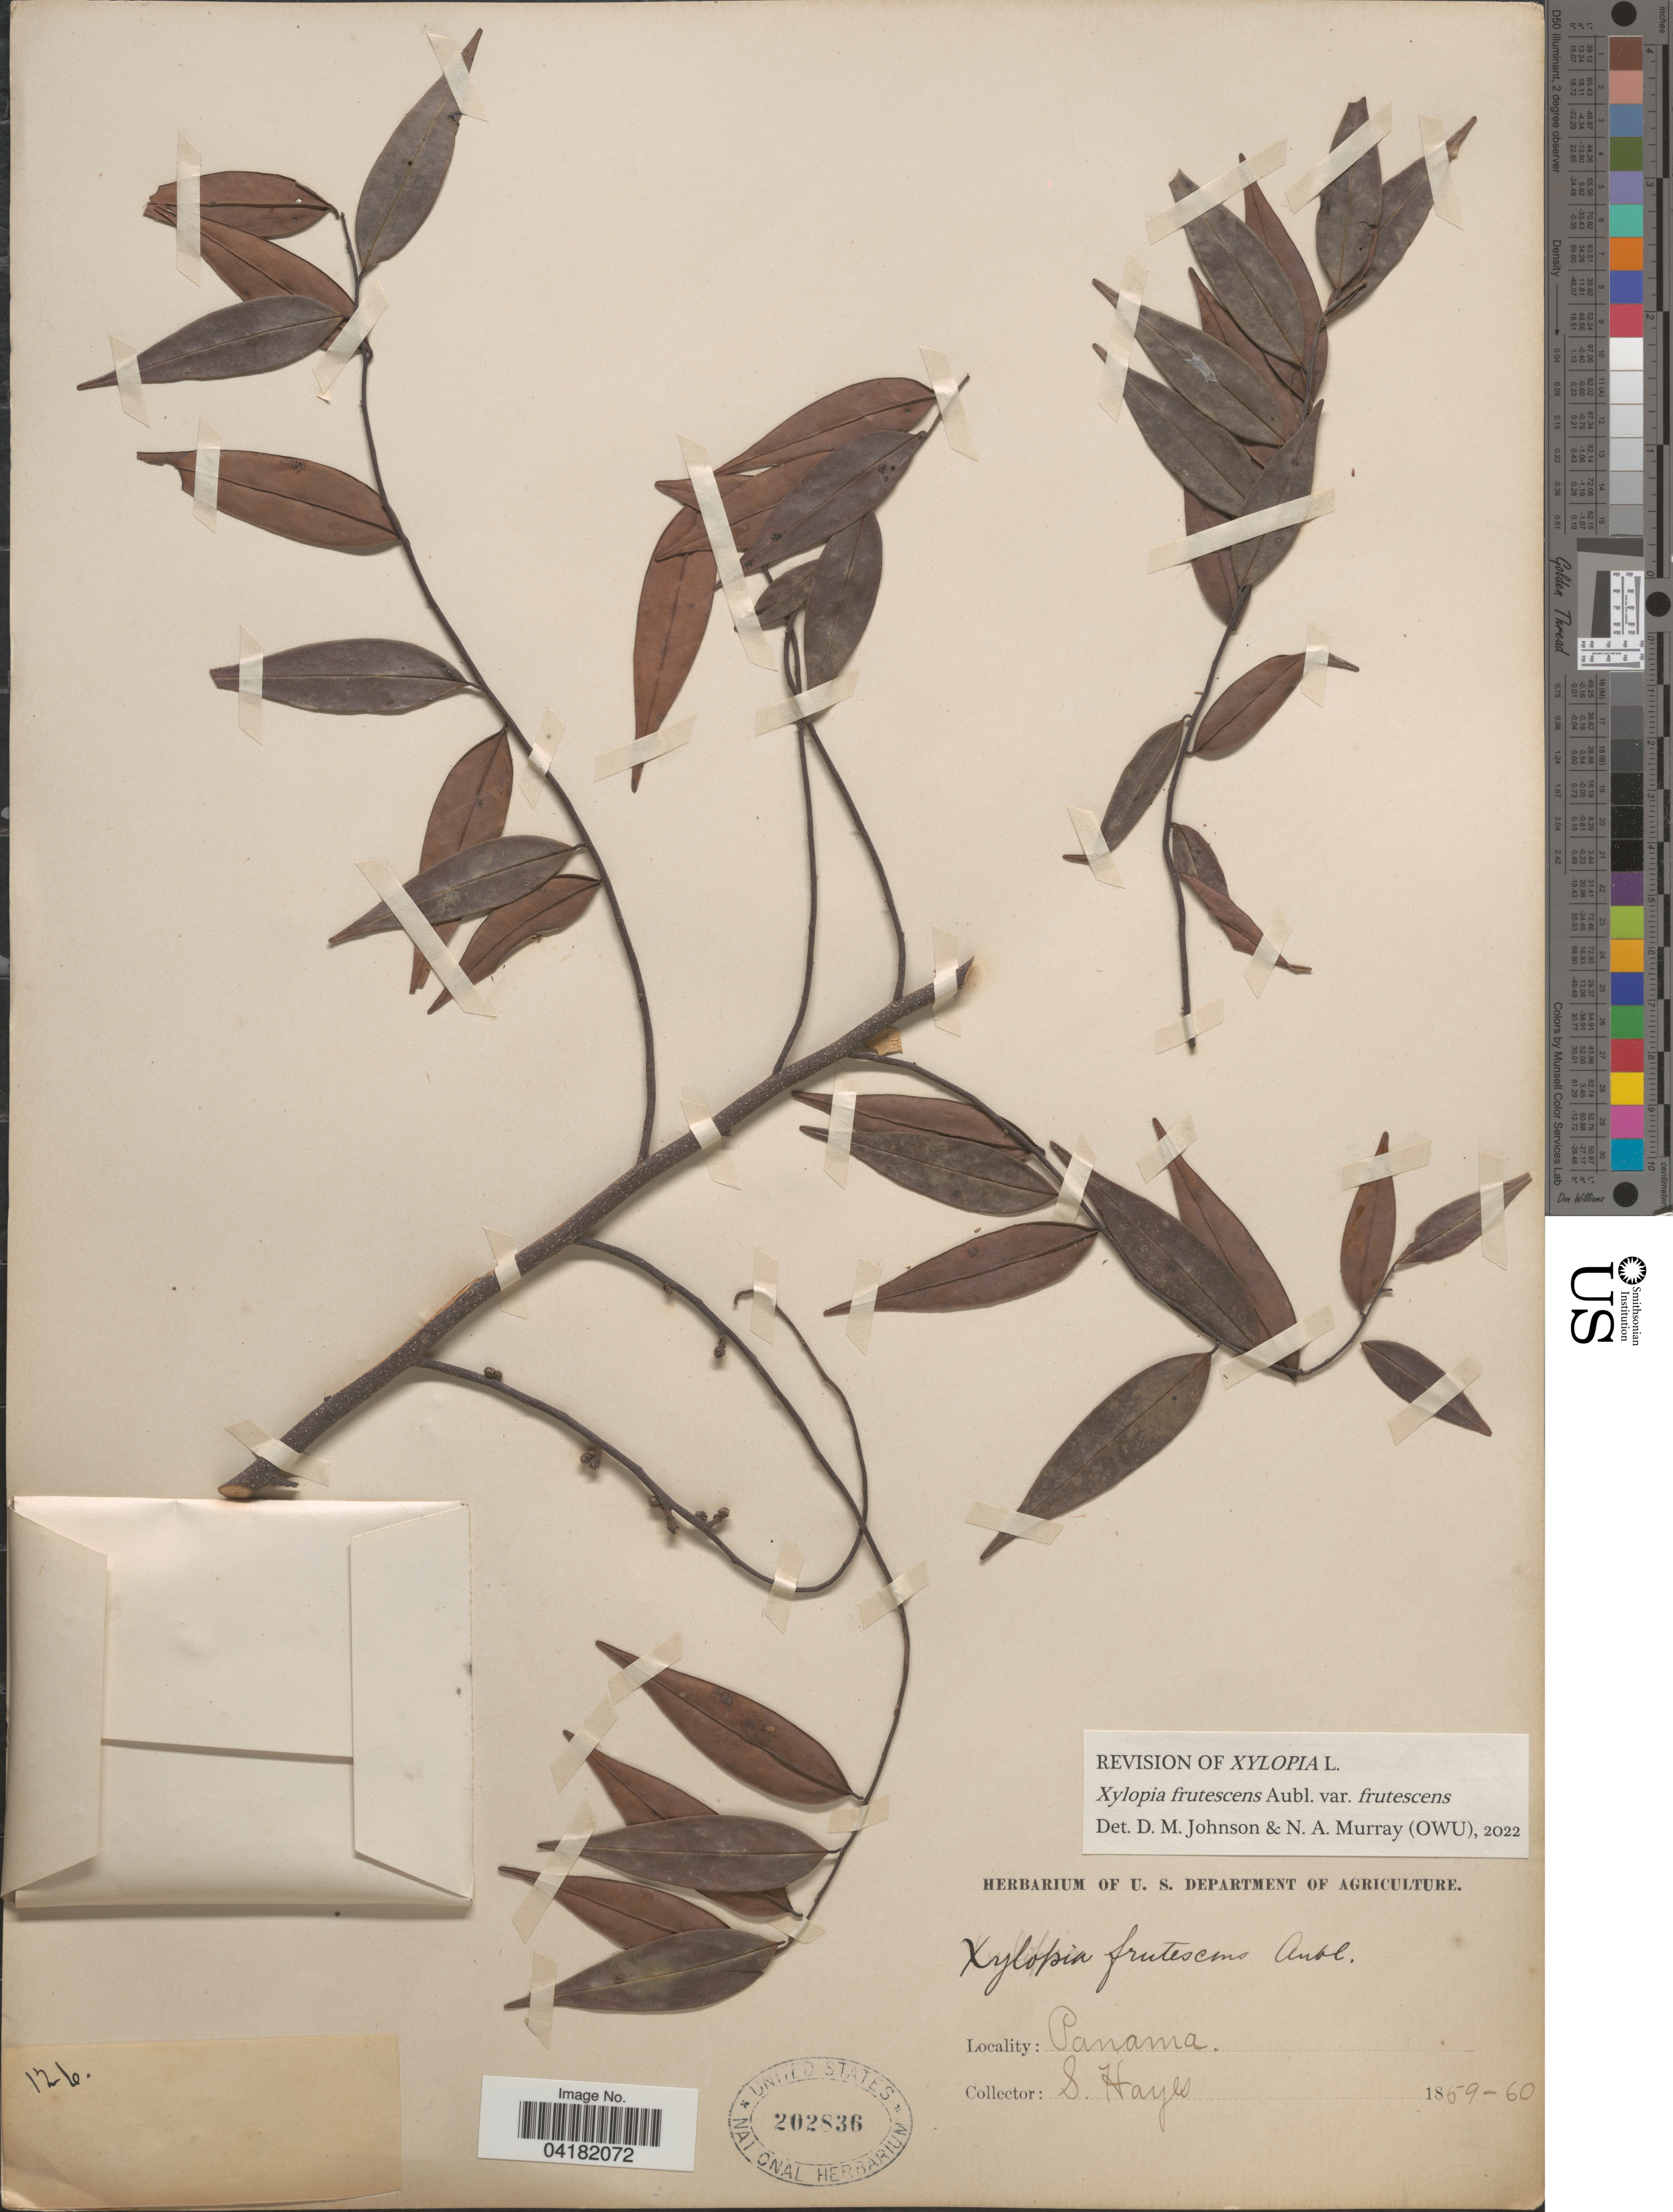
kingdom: Plantae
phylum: Tracheophyta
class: Magnoliopsida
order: Magnoliales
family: Annonaceae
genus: Xylopia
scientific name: Xylopia frutescens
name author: Aubl.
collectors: S. Hayes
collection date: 1859/1860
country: Panama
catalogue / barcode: US 202836